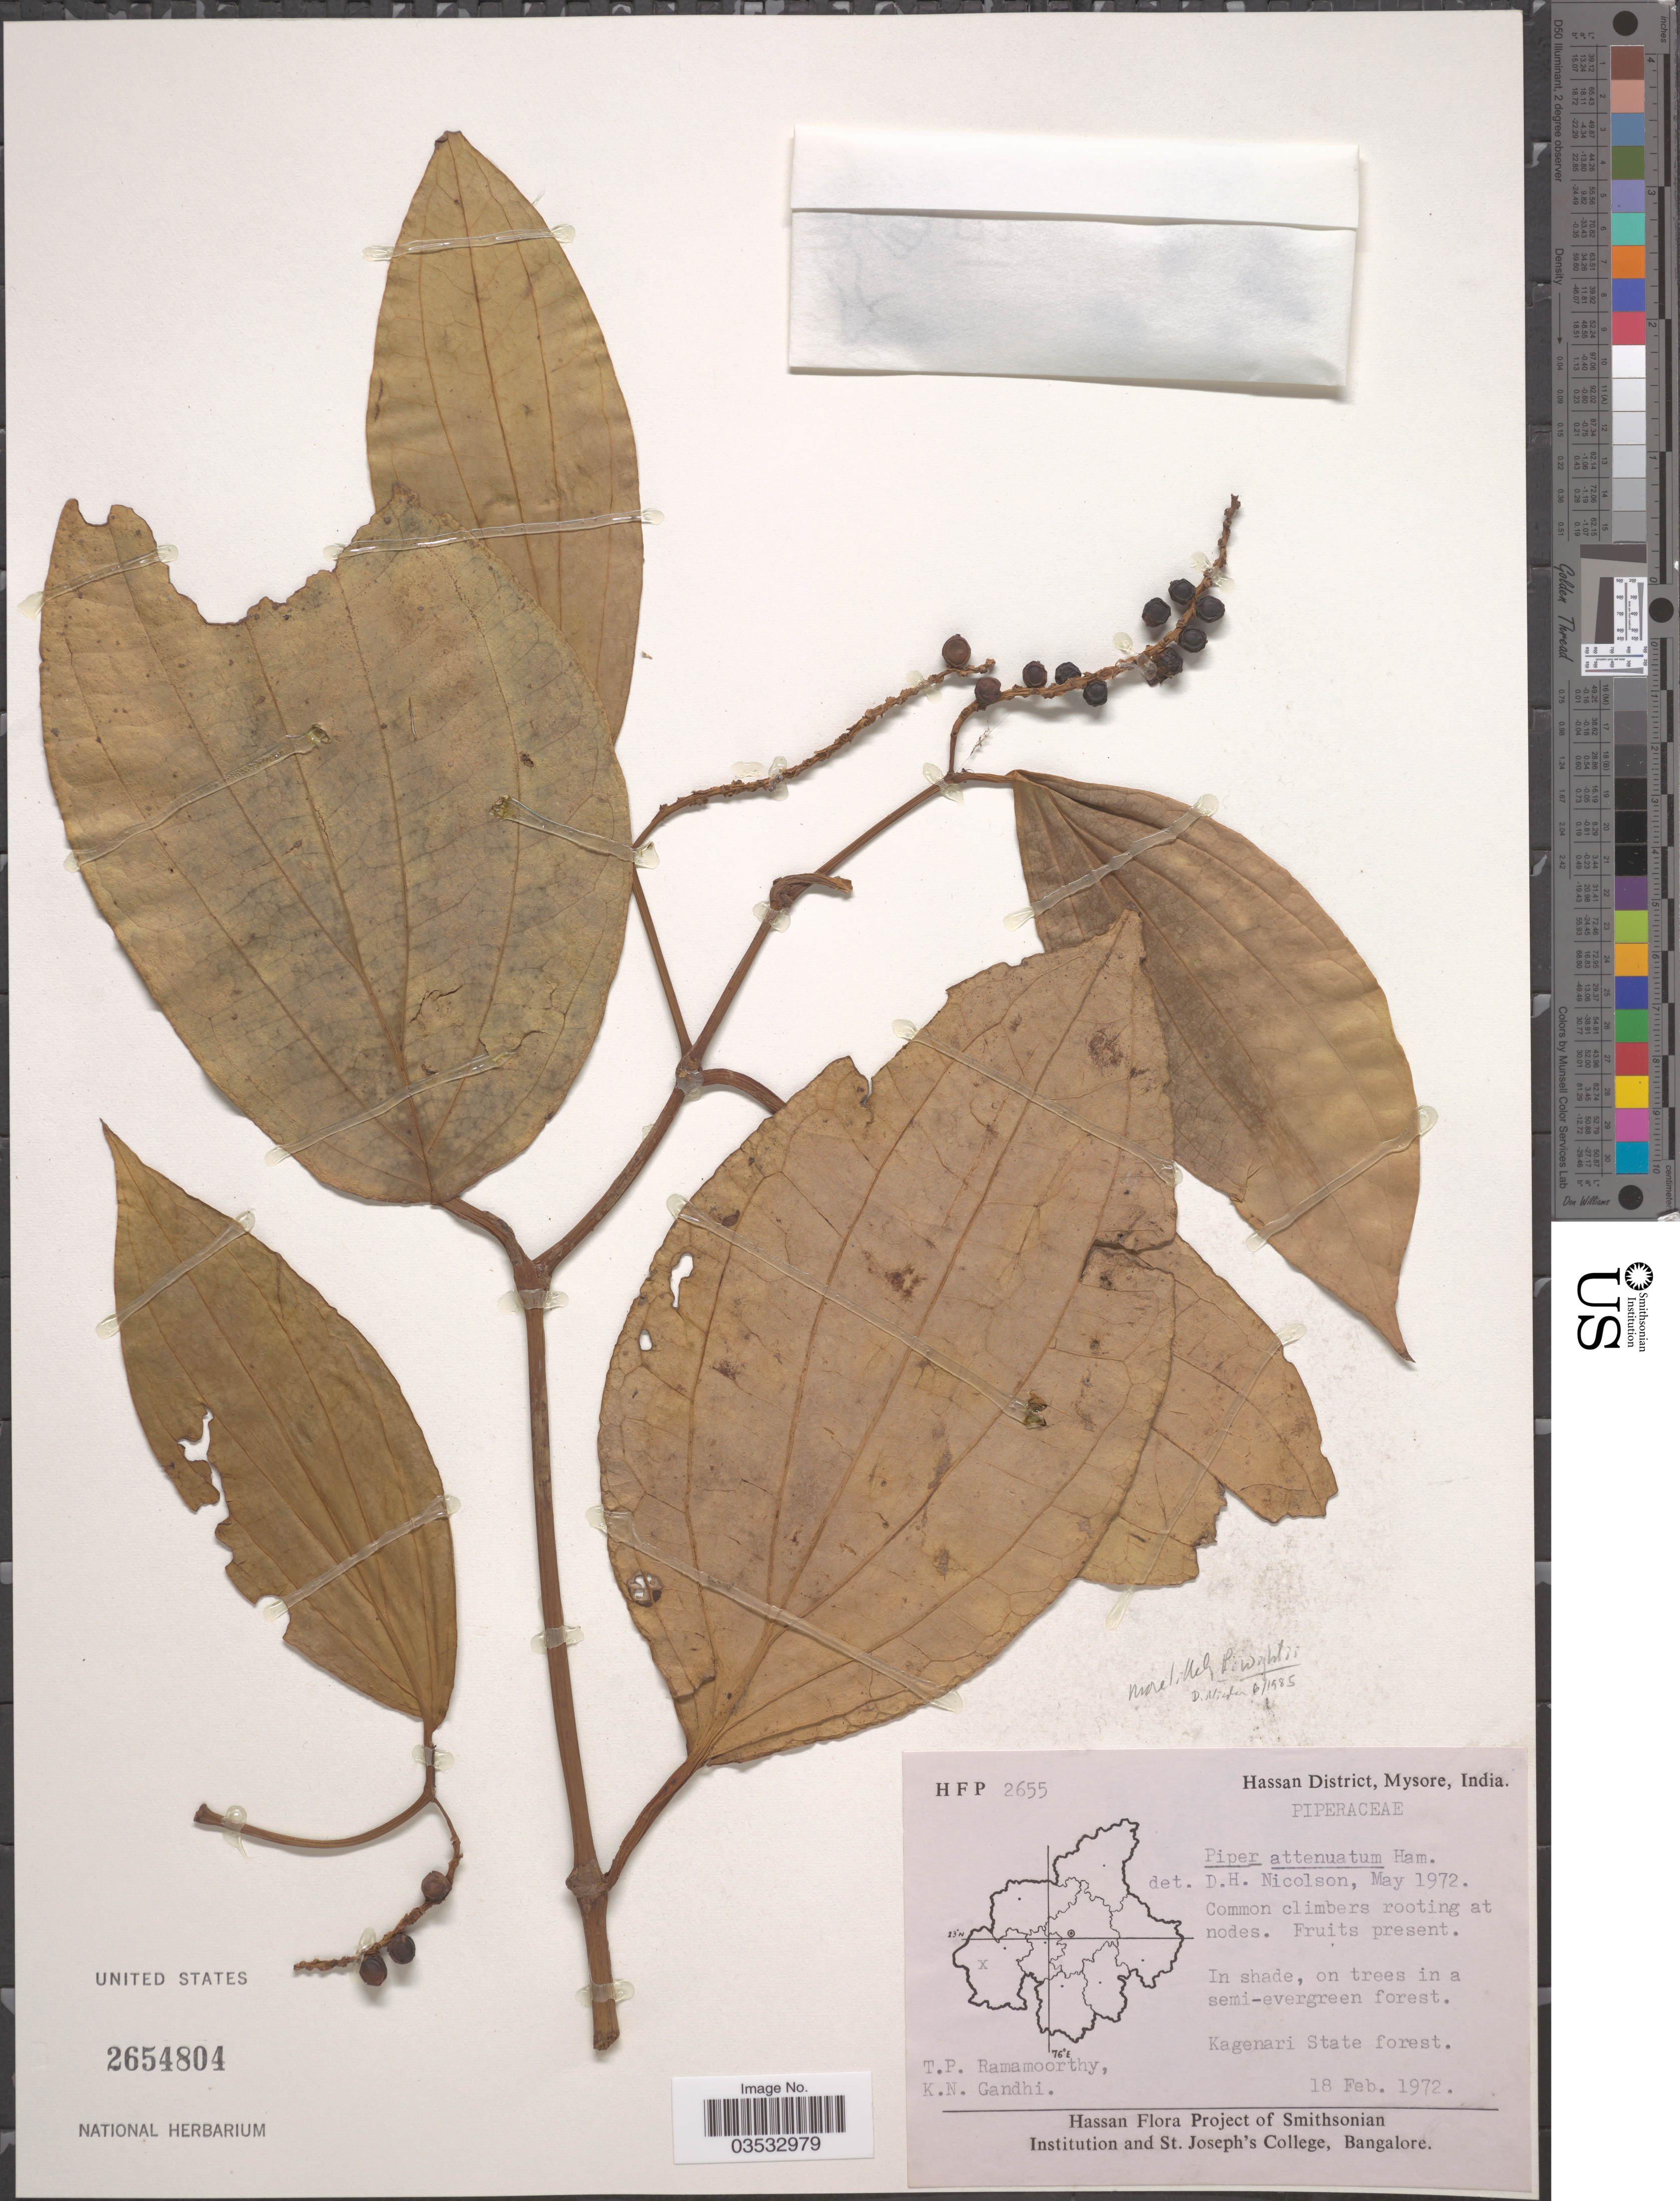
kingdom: Plantae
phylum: Tracheophyta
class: Magnoliopsida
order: Piperales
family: Piperaceae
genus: Piper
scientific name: Piper attenuatum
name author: Buch.-Ham. ex Miq.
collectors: T. P. Ramamoorthy & K. N. Gandhi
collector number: HFP2655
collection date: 1972-02-18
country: India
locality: Hassan District, Mysore. Kagenari State forest.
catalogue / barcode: US 2654804